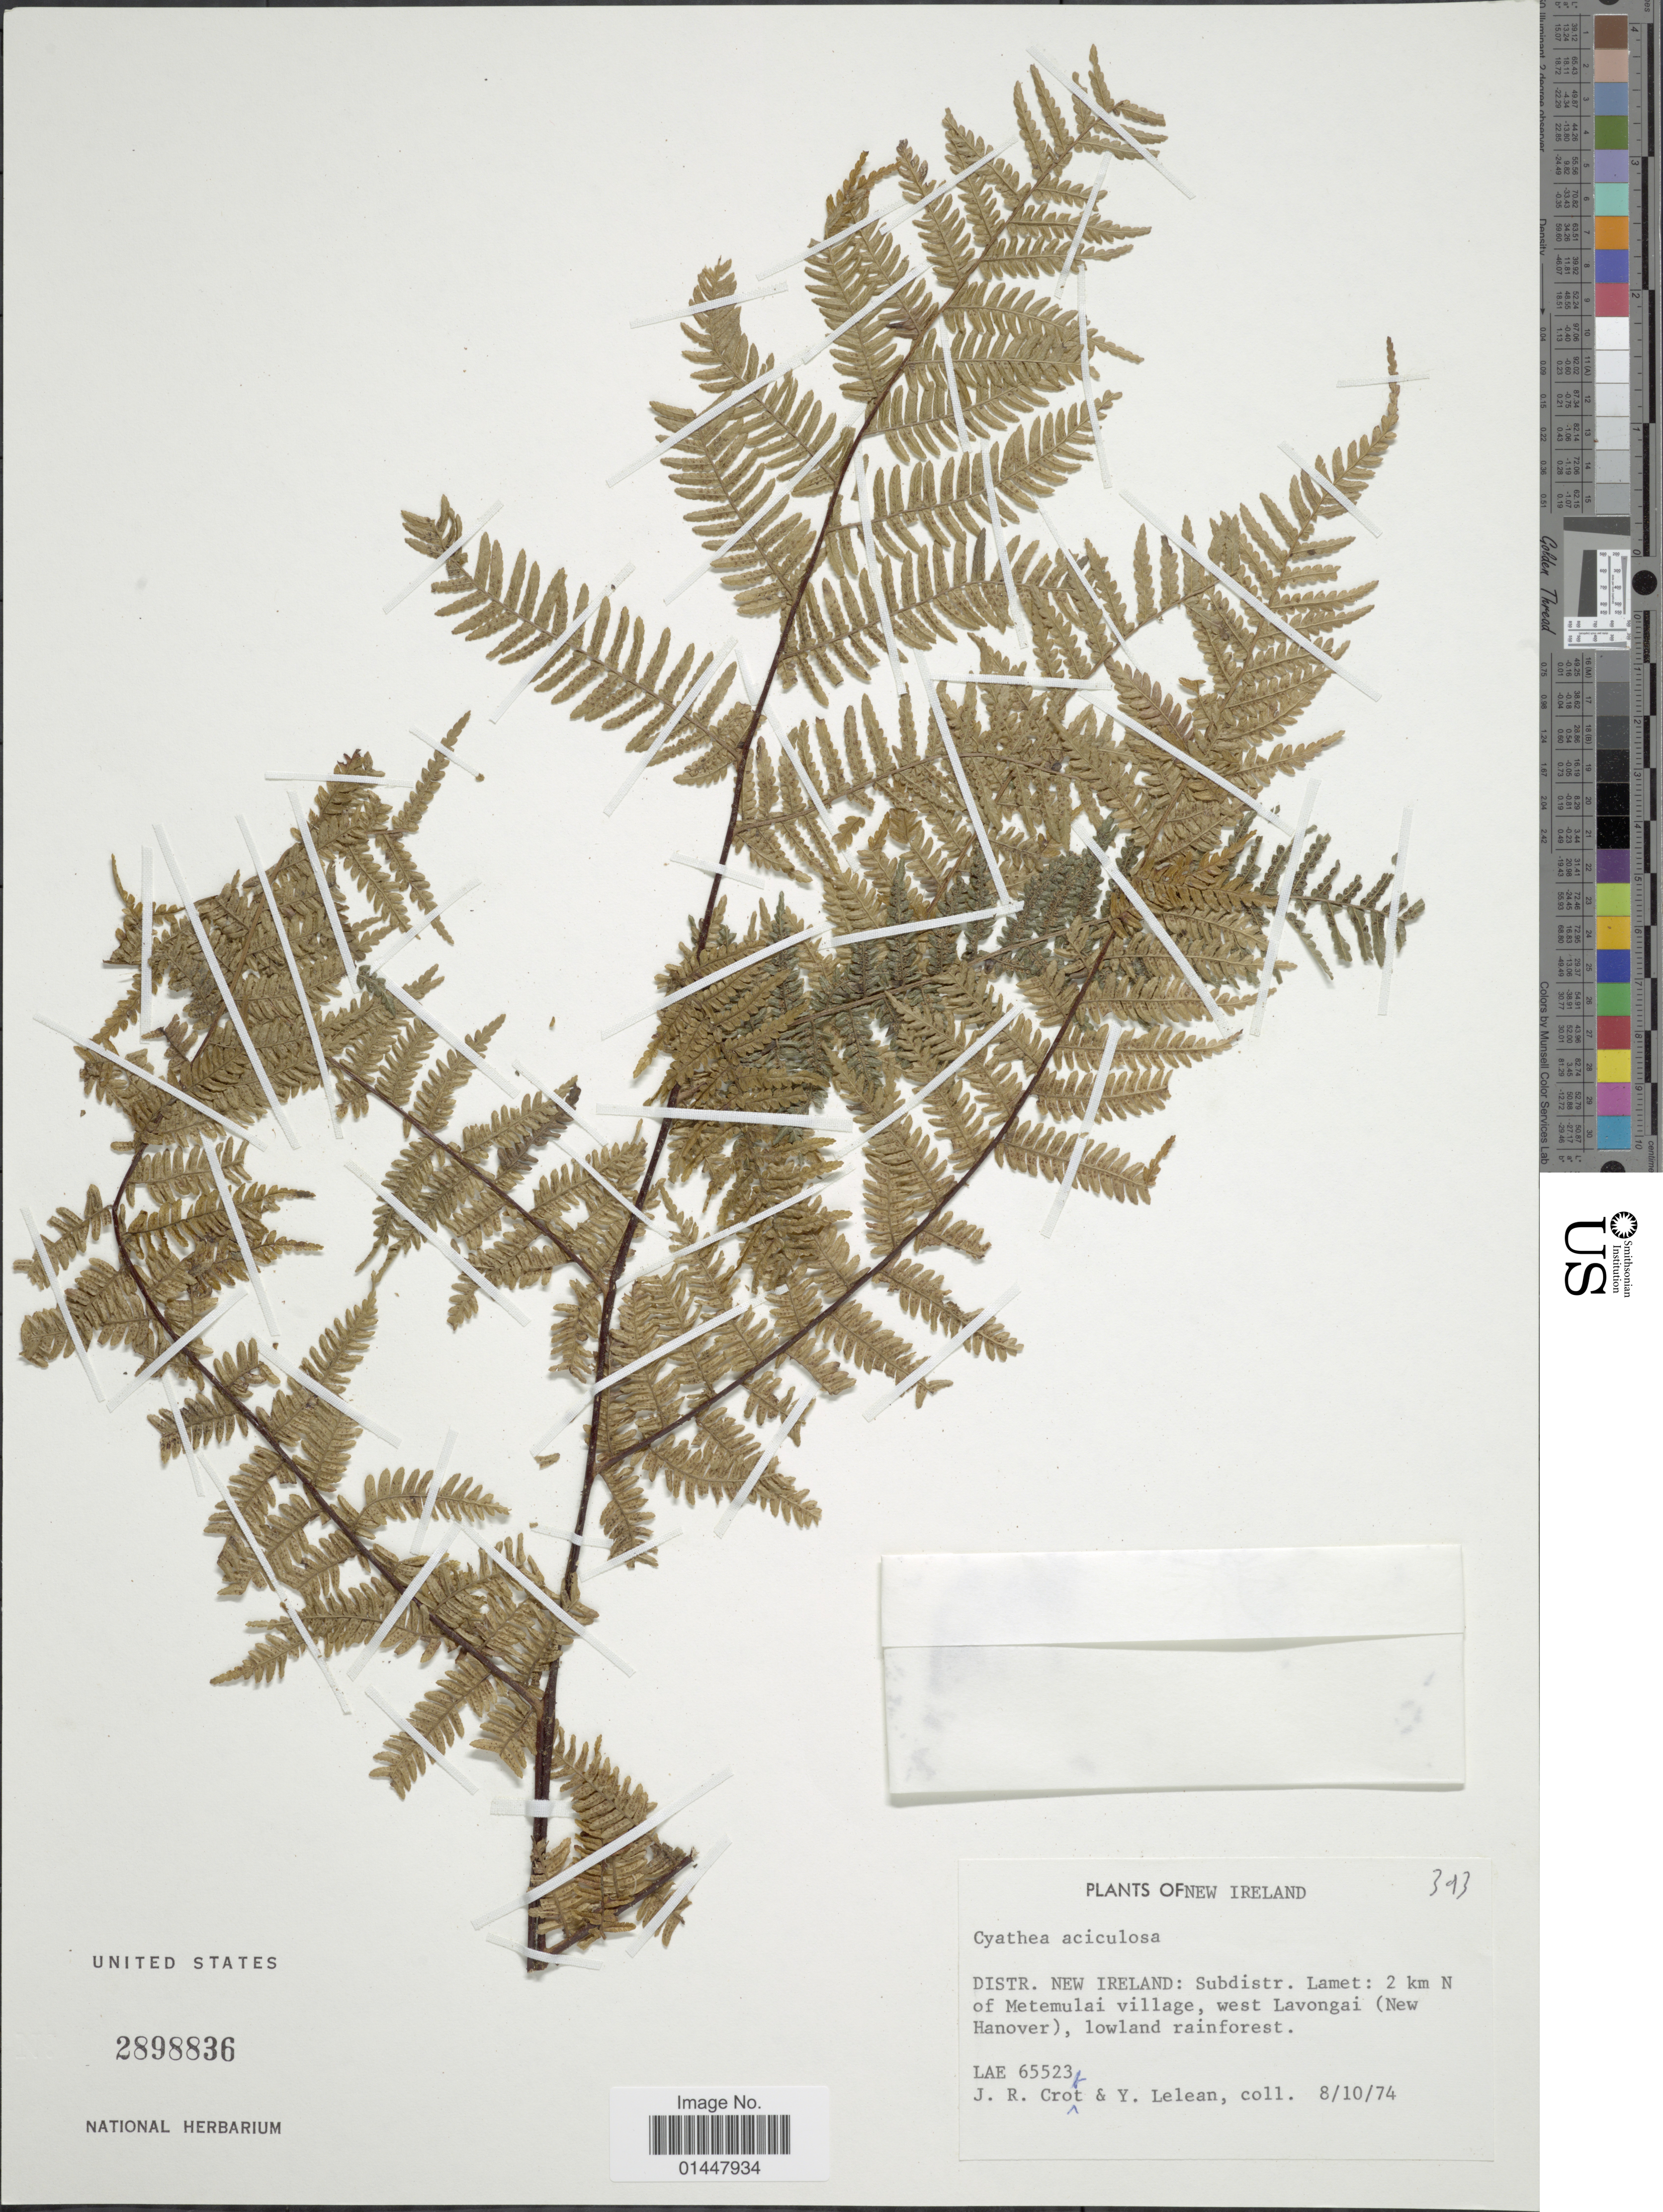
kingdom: Plantae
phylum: Tracheophyta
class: Polypodiopsida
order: Cyatheales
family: Cyatheaceae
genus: Sphaeropteris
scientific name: Sphaeropteris aciculosa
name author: (Copel.) R.M. Tryon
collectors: J. R. Croft & Y. Lelean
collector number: LAE 65523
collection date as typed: Transcribed d/m/y: 8/10/74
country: Papua New Guinea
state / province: New Ireland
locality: Distr. New Ireland: Subdistr. Lamet, 2 km N of Metemulai Village, West Lavong (new Hanover), Lowland rainforest.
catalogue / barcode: US 2898836